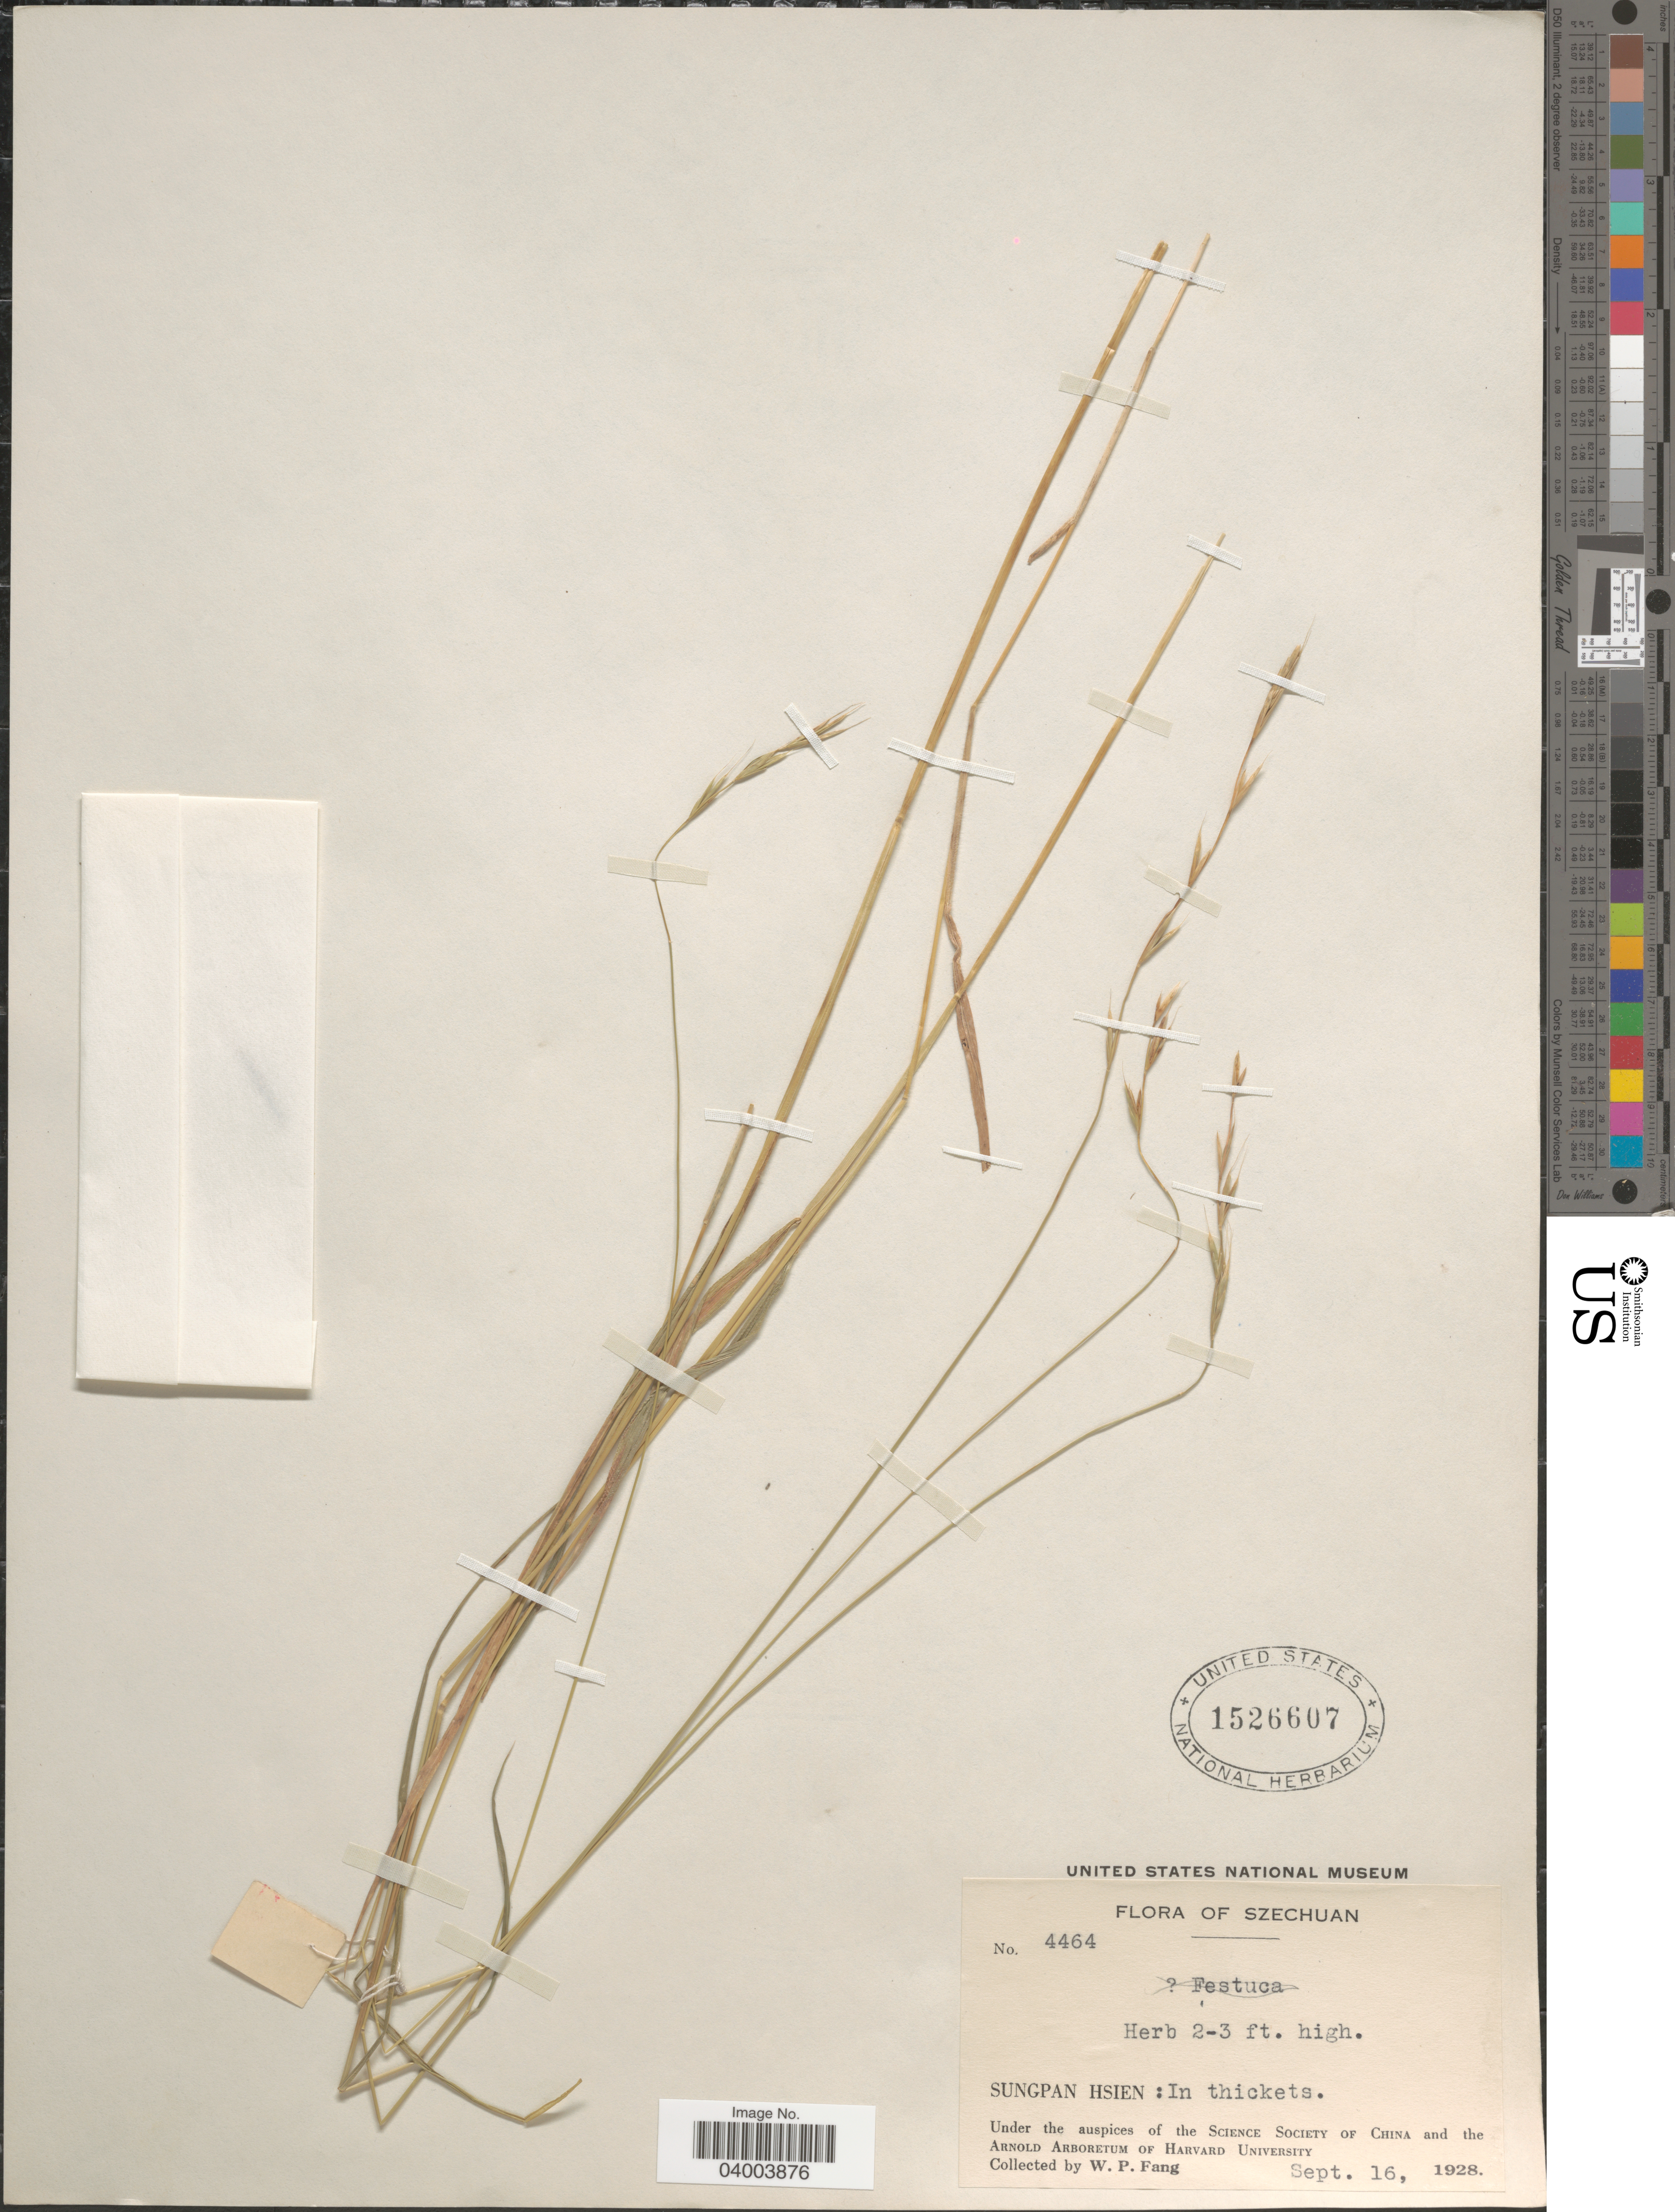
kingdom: Plantae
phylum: Tracheophyta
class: Liliopsida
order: Poales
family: Poaceae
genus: Brachypodium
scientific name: Brachypodium sylvaticum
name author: (Huds.) P. Beauv.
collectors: W. P. Fang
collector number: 4464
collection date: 1928-09-16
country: China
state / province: Sichuan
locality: Szechuan. Sungpan Hsien: In thickets.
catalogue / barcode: US 1526607